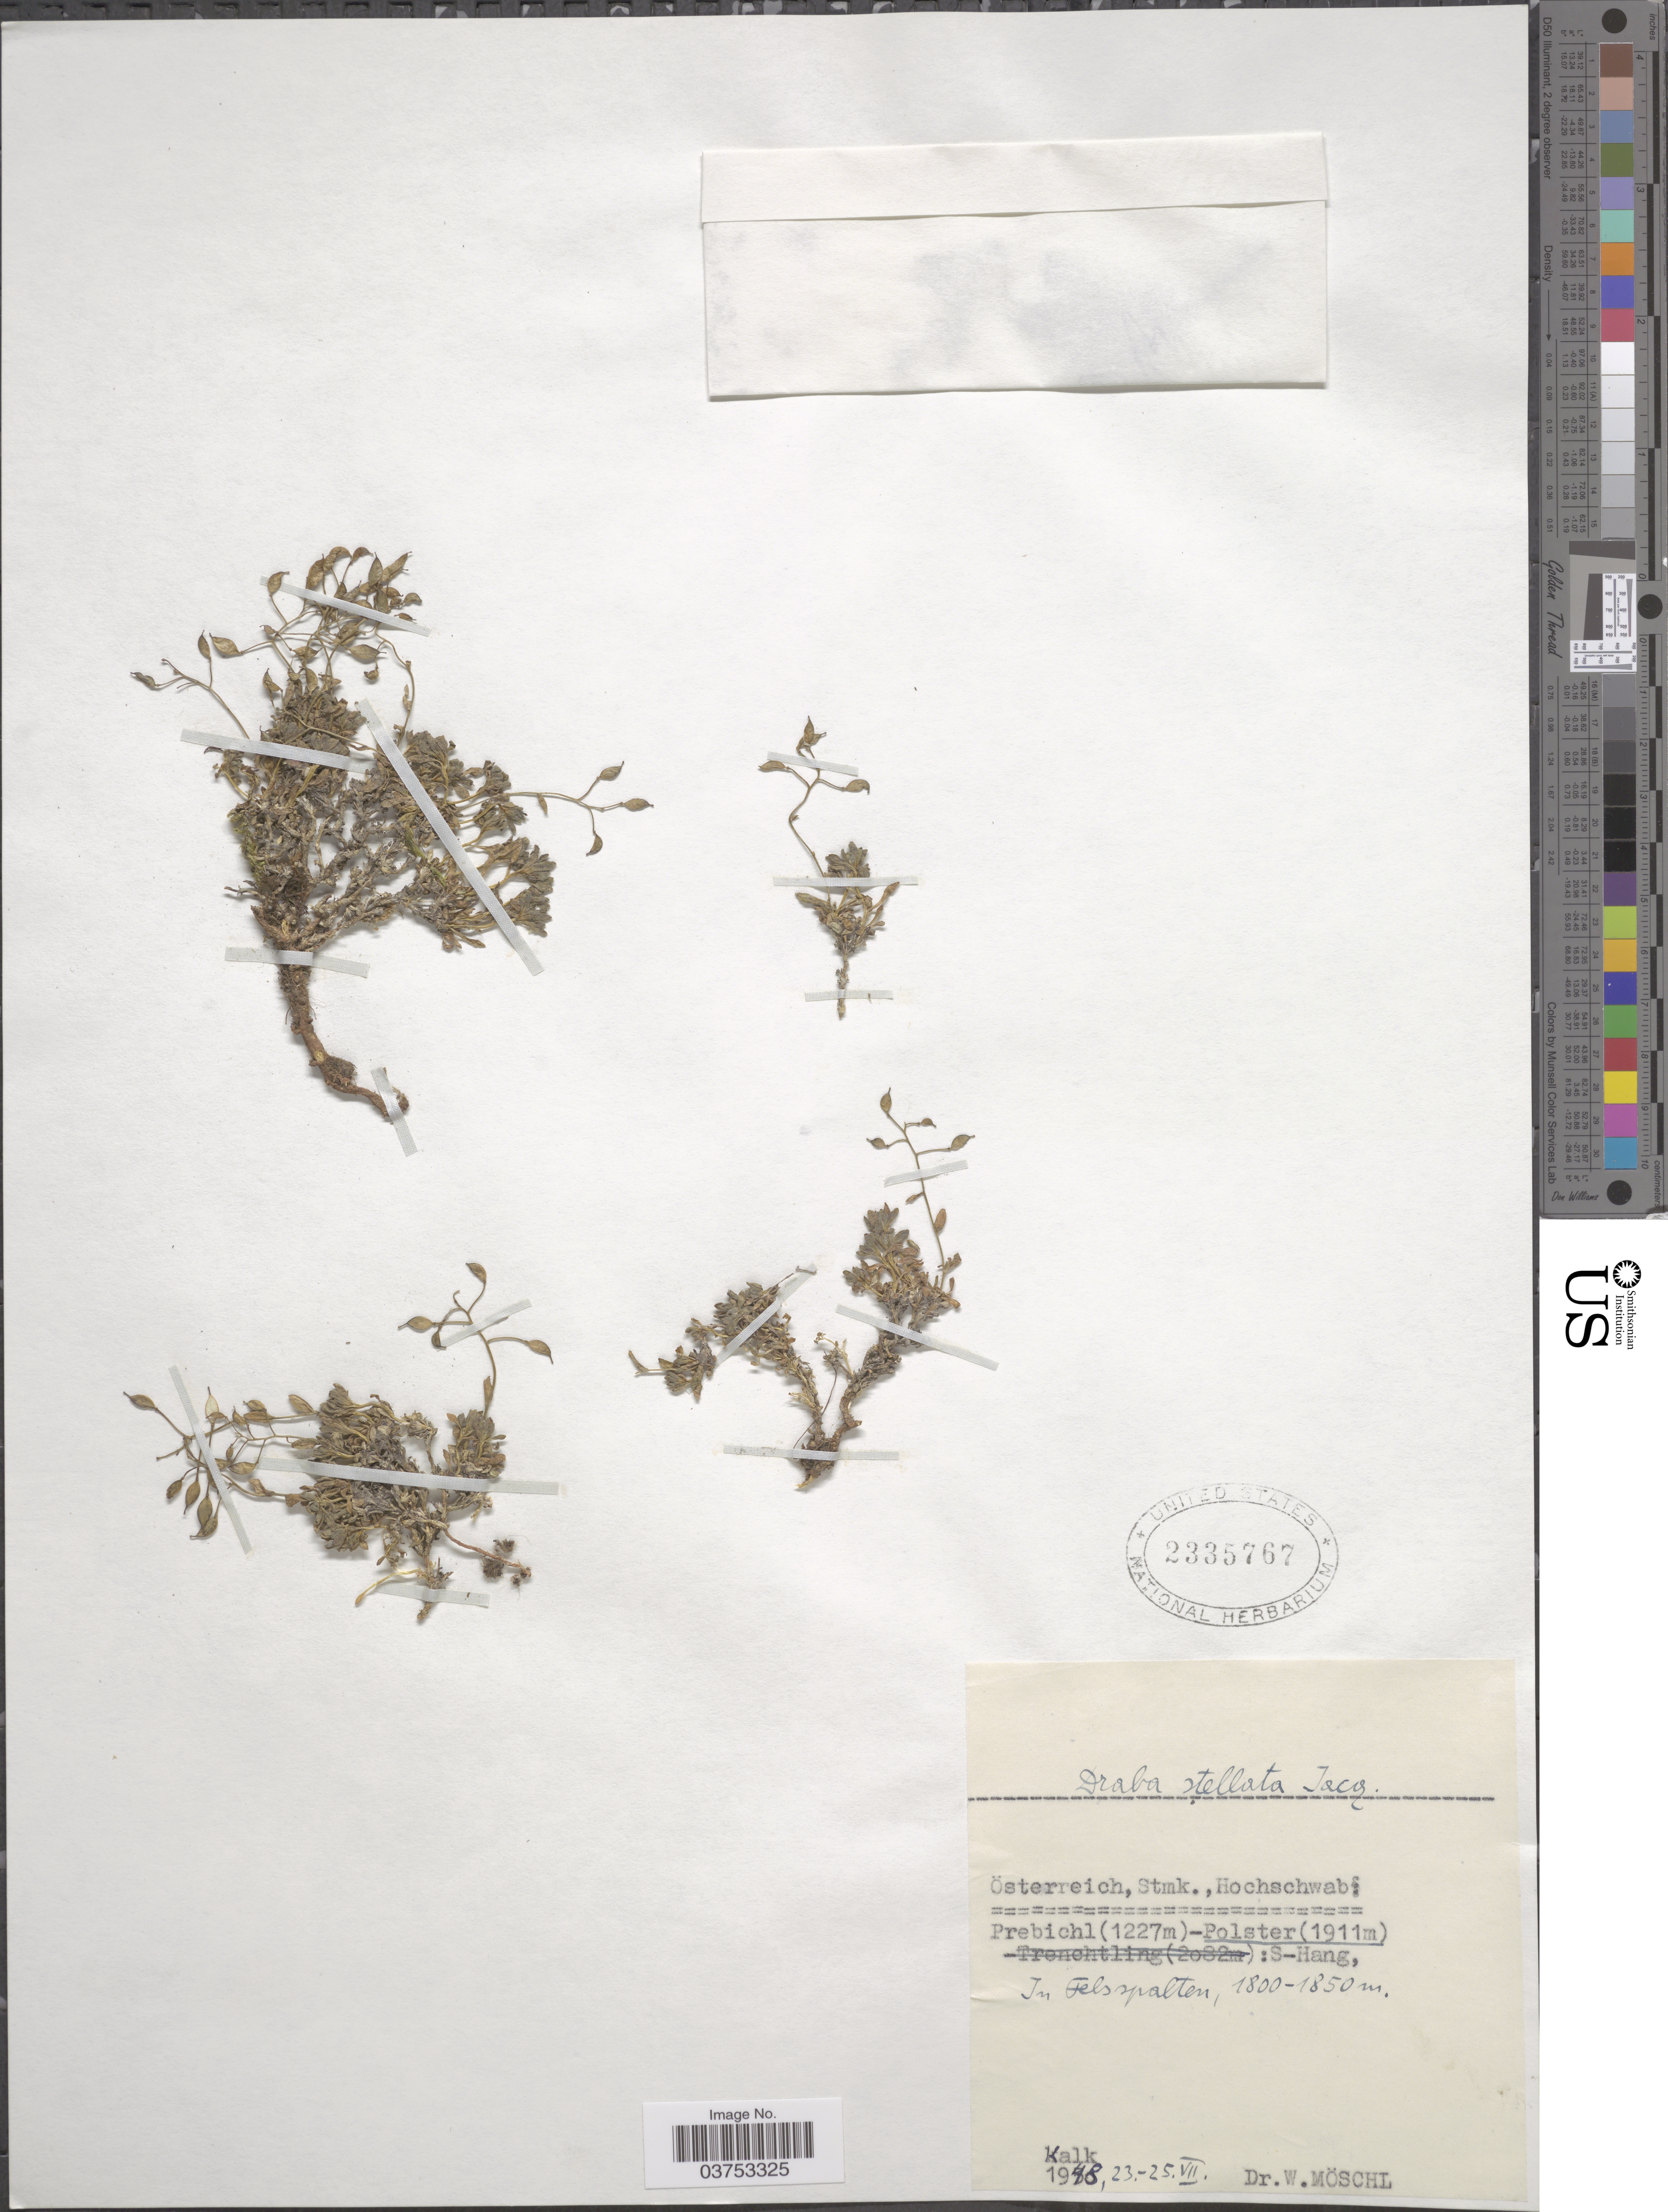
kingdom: Plantae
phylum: Tracheophyta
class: Magnoliopsida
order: Brassicales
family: Brassicaceae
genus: Draba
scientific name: Draba stellata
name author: (A. Gray) Jacq.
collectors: W. Moschl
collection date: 1948-07-23/1948-07-25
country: Austria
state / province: Steiermark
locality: Österreich, Stmk., Hochschwab: Prebichl (1227m) - Polster (1911m): S-Hang, In Felsspalten. Kalk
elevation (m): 1800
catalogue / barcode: US 2335767